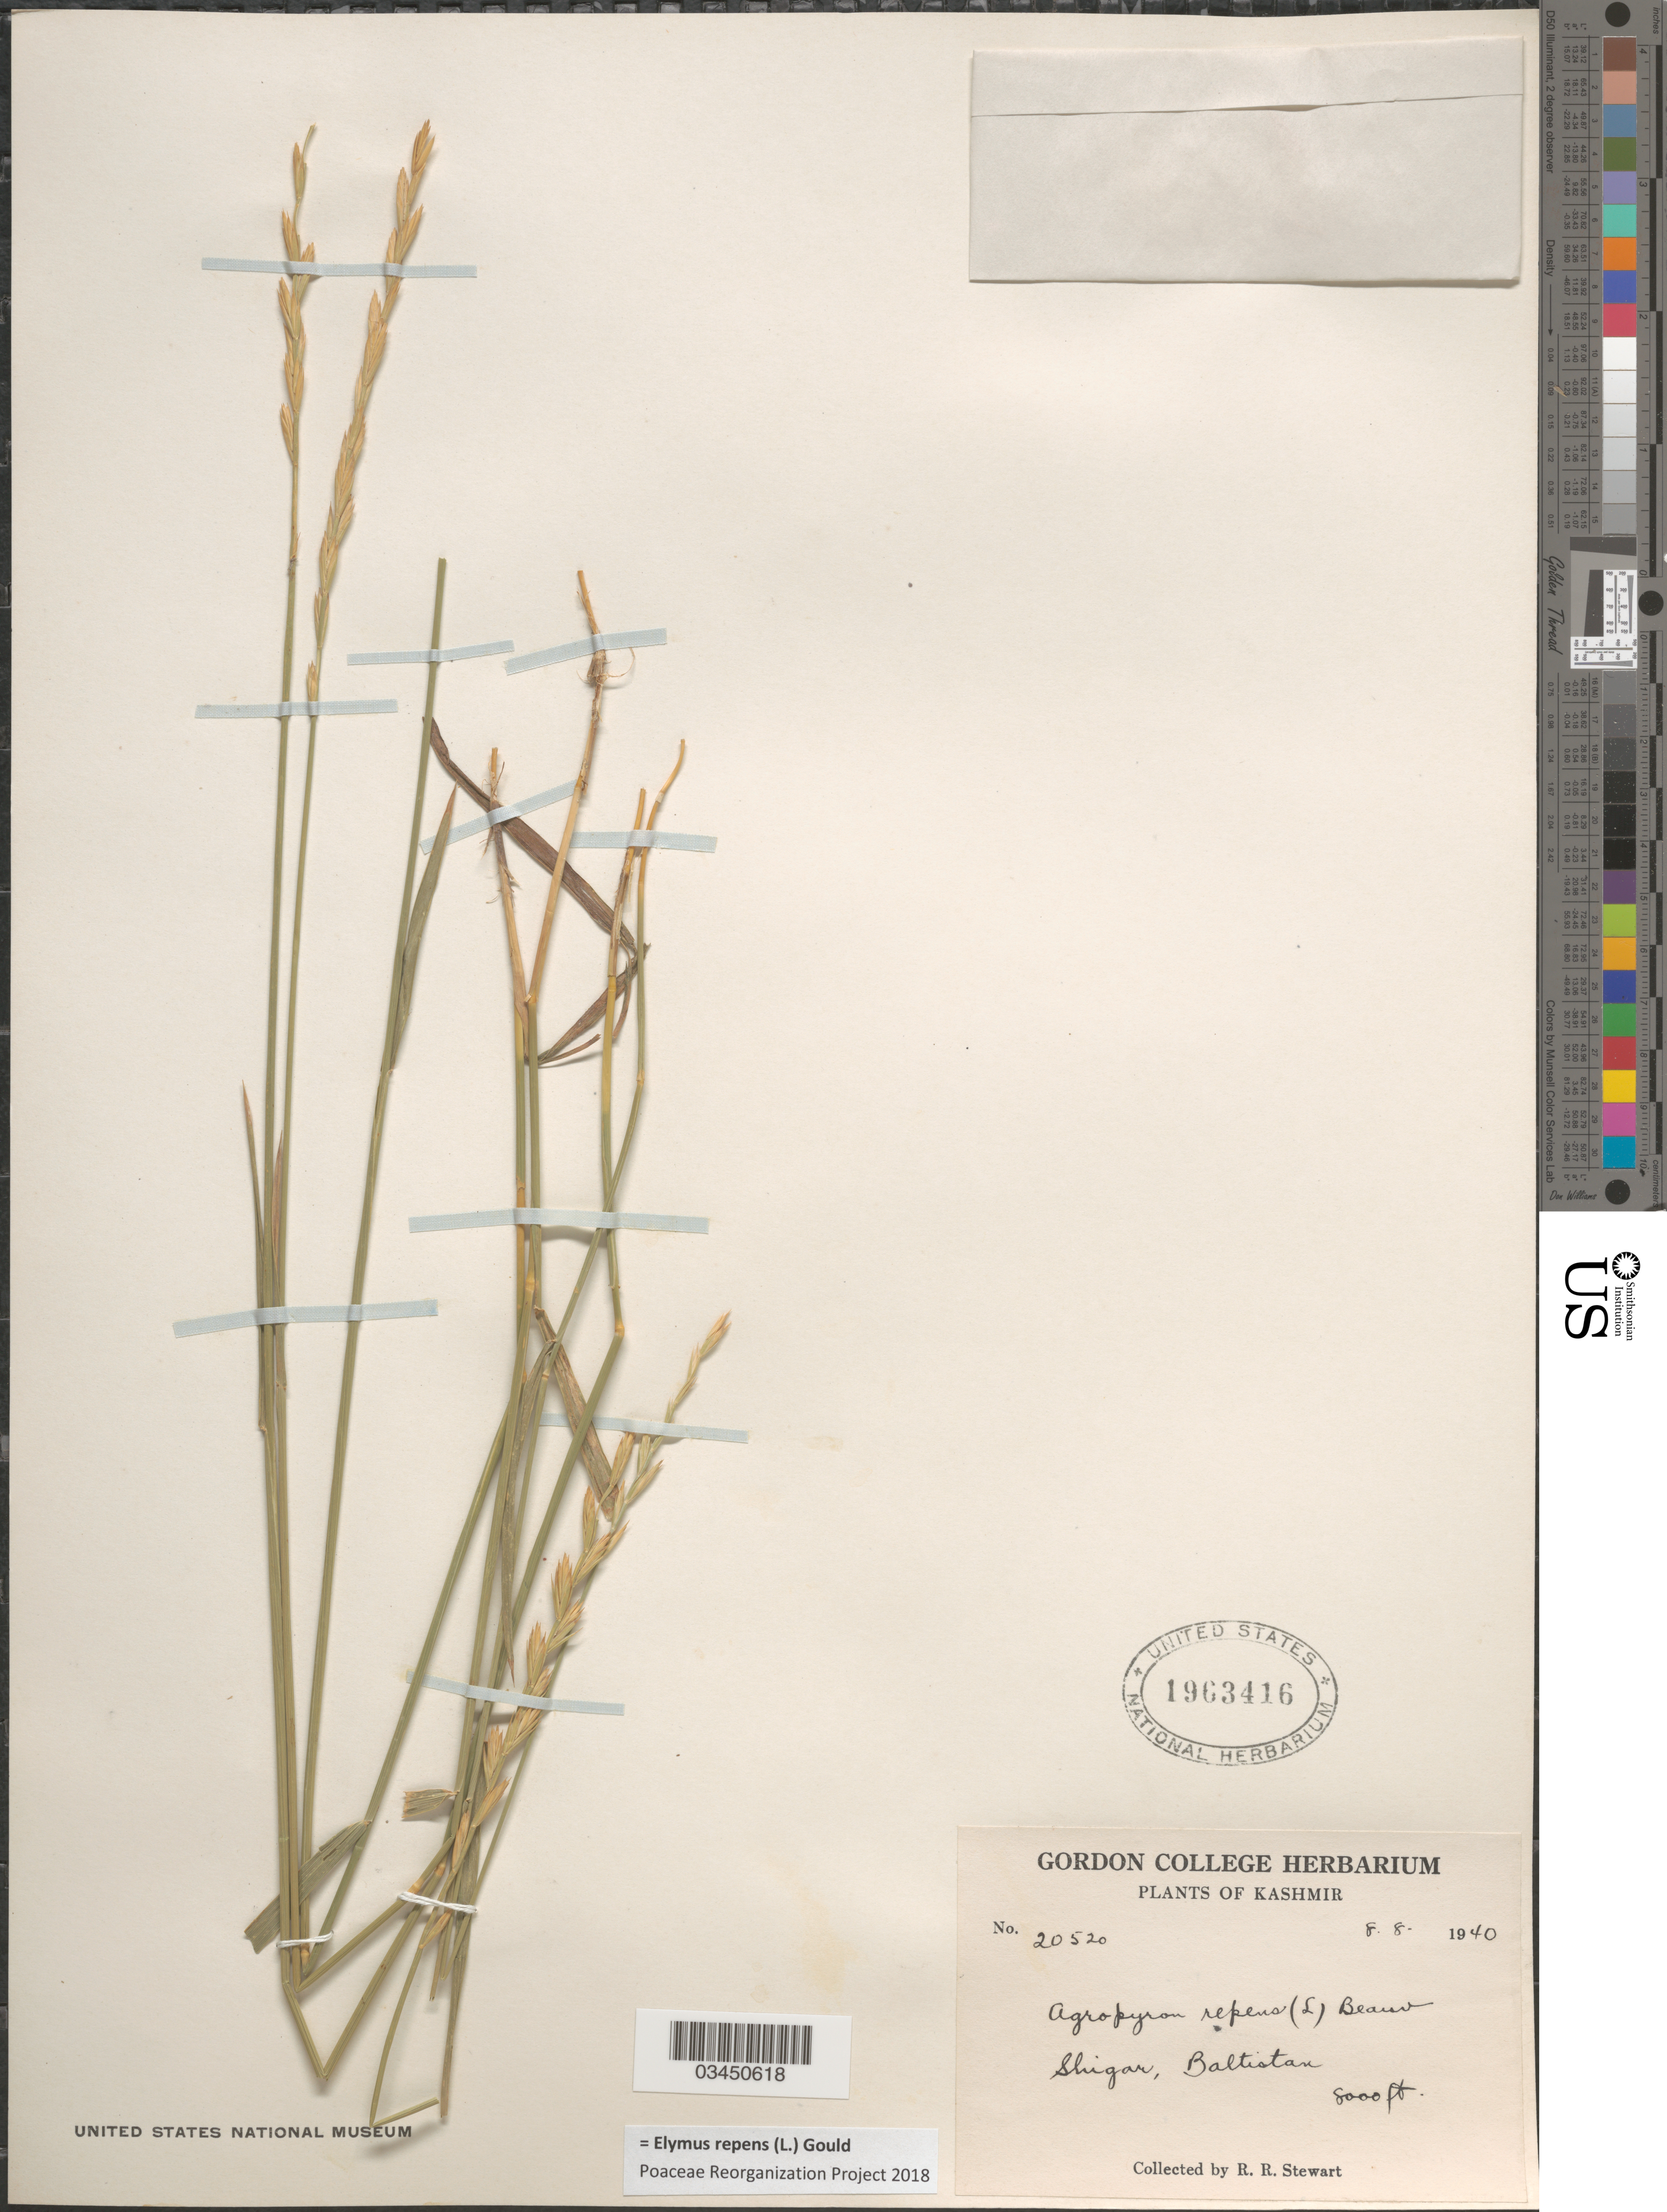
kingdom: Plantae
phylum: Tracheophyta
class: Liliopsida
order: Poales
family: Poaceae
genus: Elymus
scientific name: Elymus repens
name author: (L.) Gould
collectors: R. Stewart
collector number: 20520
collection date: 1940-08-08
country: India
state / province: Jammu and Kashmir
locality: Kashmir. Shigar, Baltistan.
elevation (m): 2438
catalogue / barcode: US 1963416